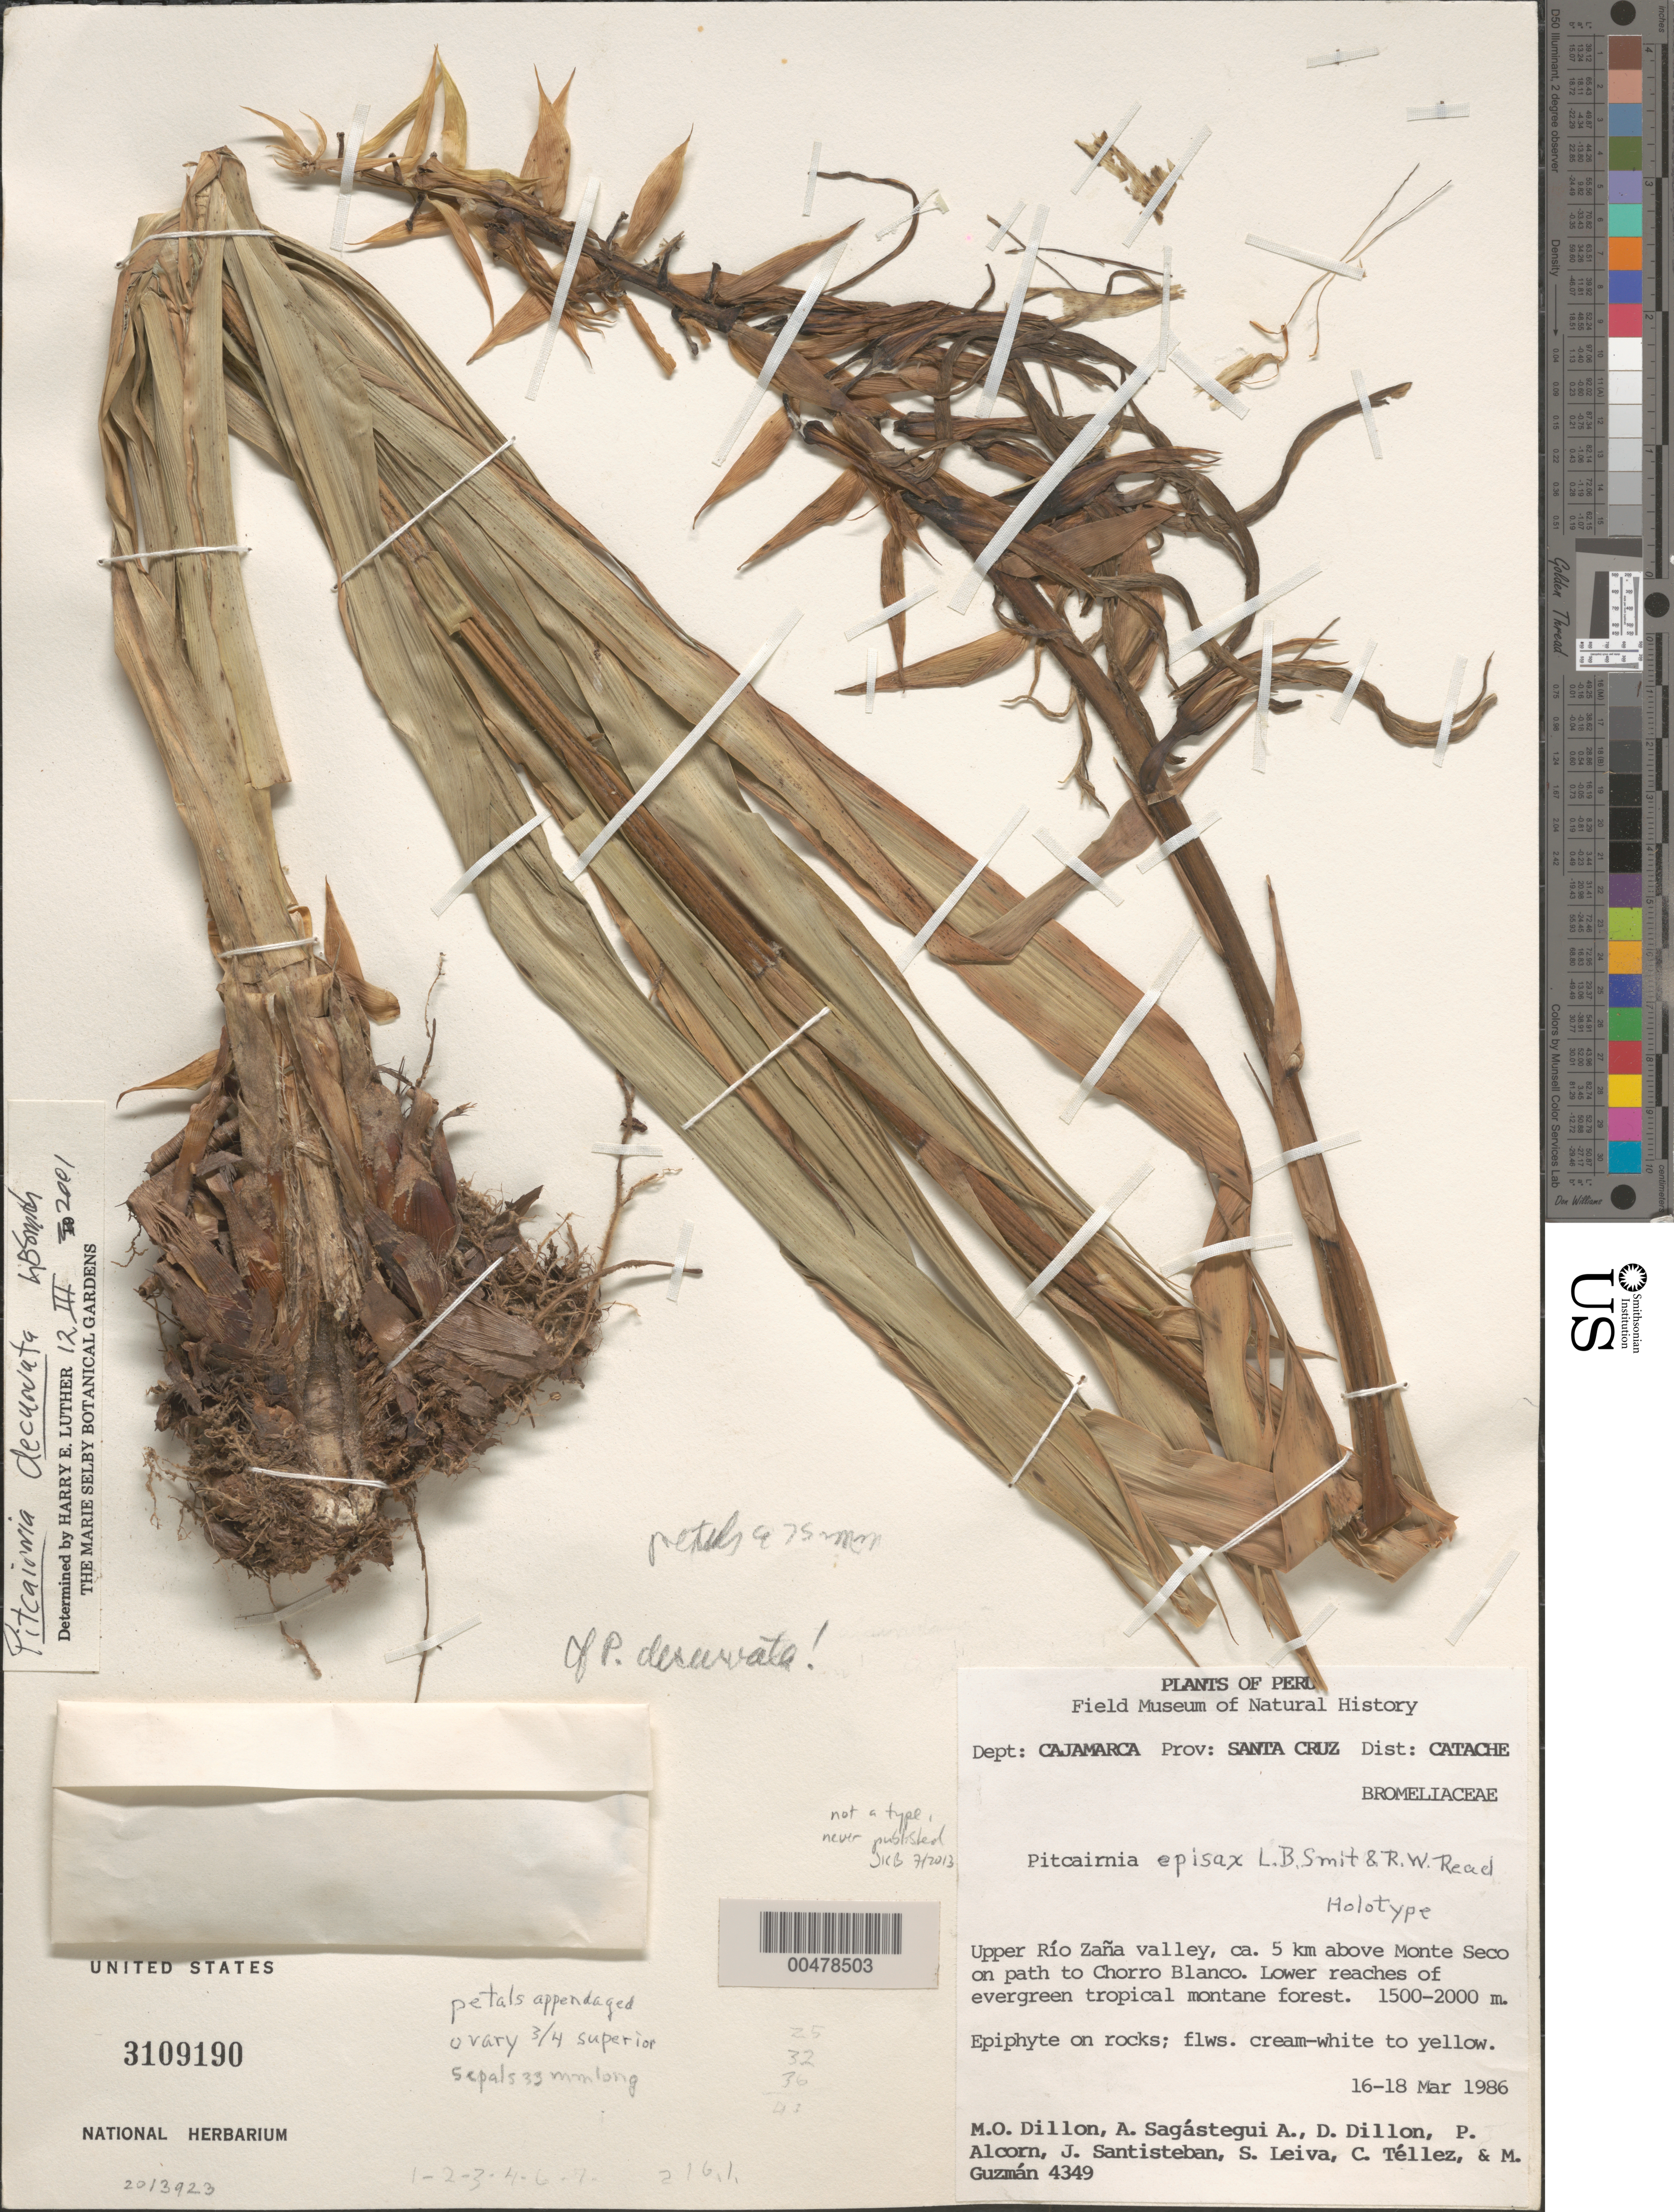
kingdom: Plantae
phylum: Tracheophyta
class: Liliopsida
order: Poales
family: Bromeliaceae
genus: Pitcairnia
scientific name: Pitcairnia decurvata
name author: L.B. Sm.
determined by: Luther, Harry E.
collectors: M. O. Dillon, A. Sagástegui A., D. Dillon, P. Alcorn, J. Santisteban C. & S. Leiva G.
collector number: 4349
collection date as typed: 16 Mar 1986 to 18 Mar 1986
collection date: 1986-03-16/1986-03-18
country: Peru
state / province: Cajamarca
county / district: Santa Cruz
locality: Catach [?] Dist., upper Río Zana valley, ca. 5 km above Monte Seco on path to Chorro Blanco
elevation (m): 1500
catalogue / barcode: US 3109190